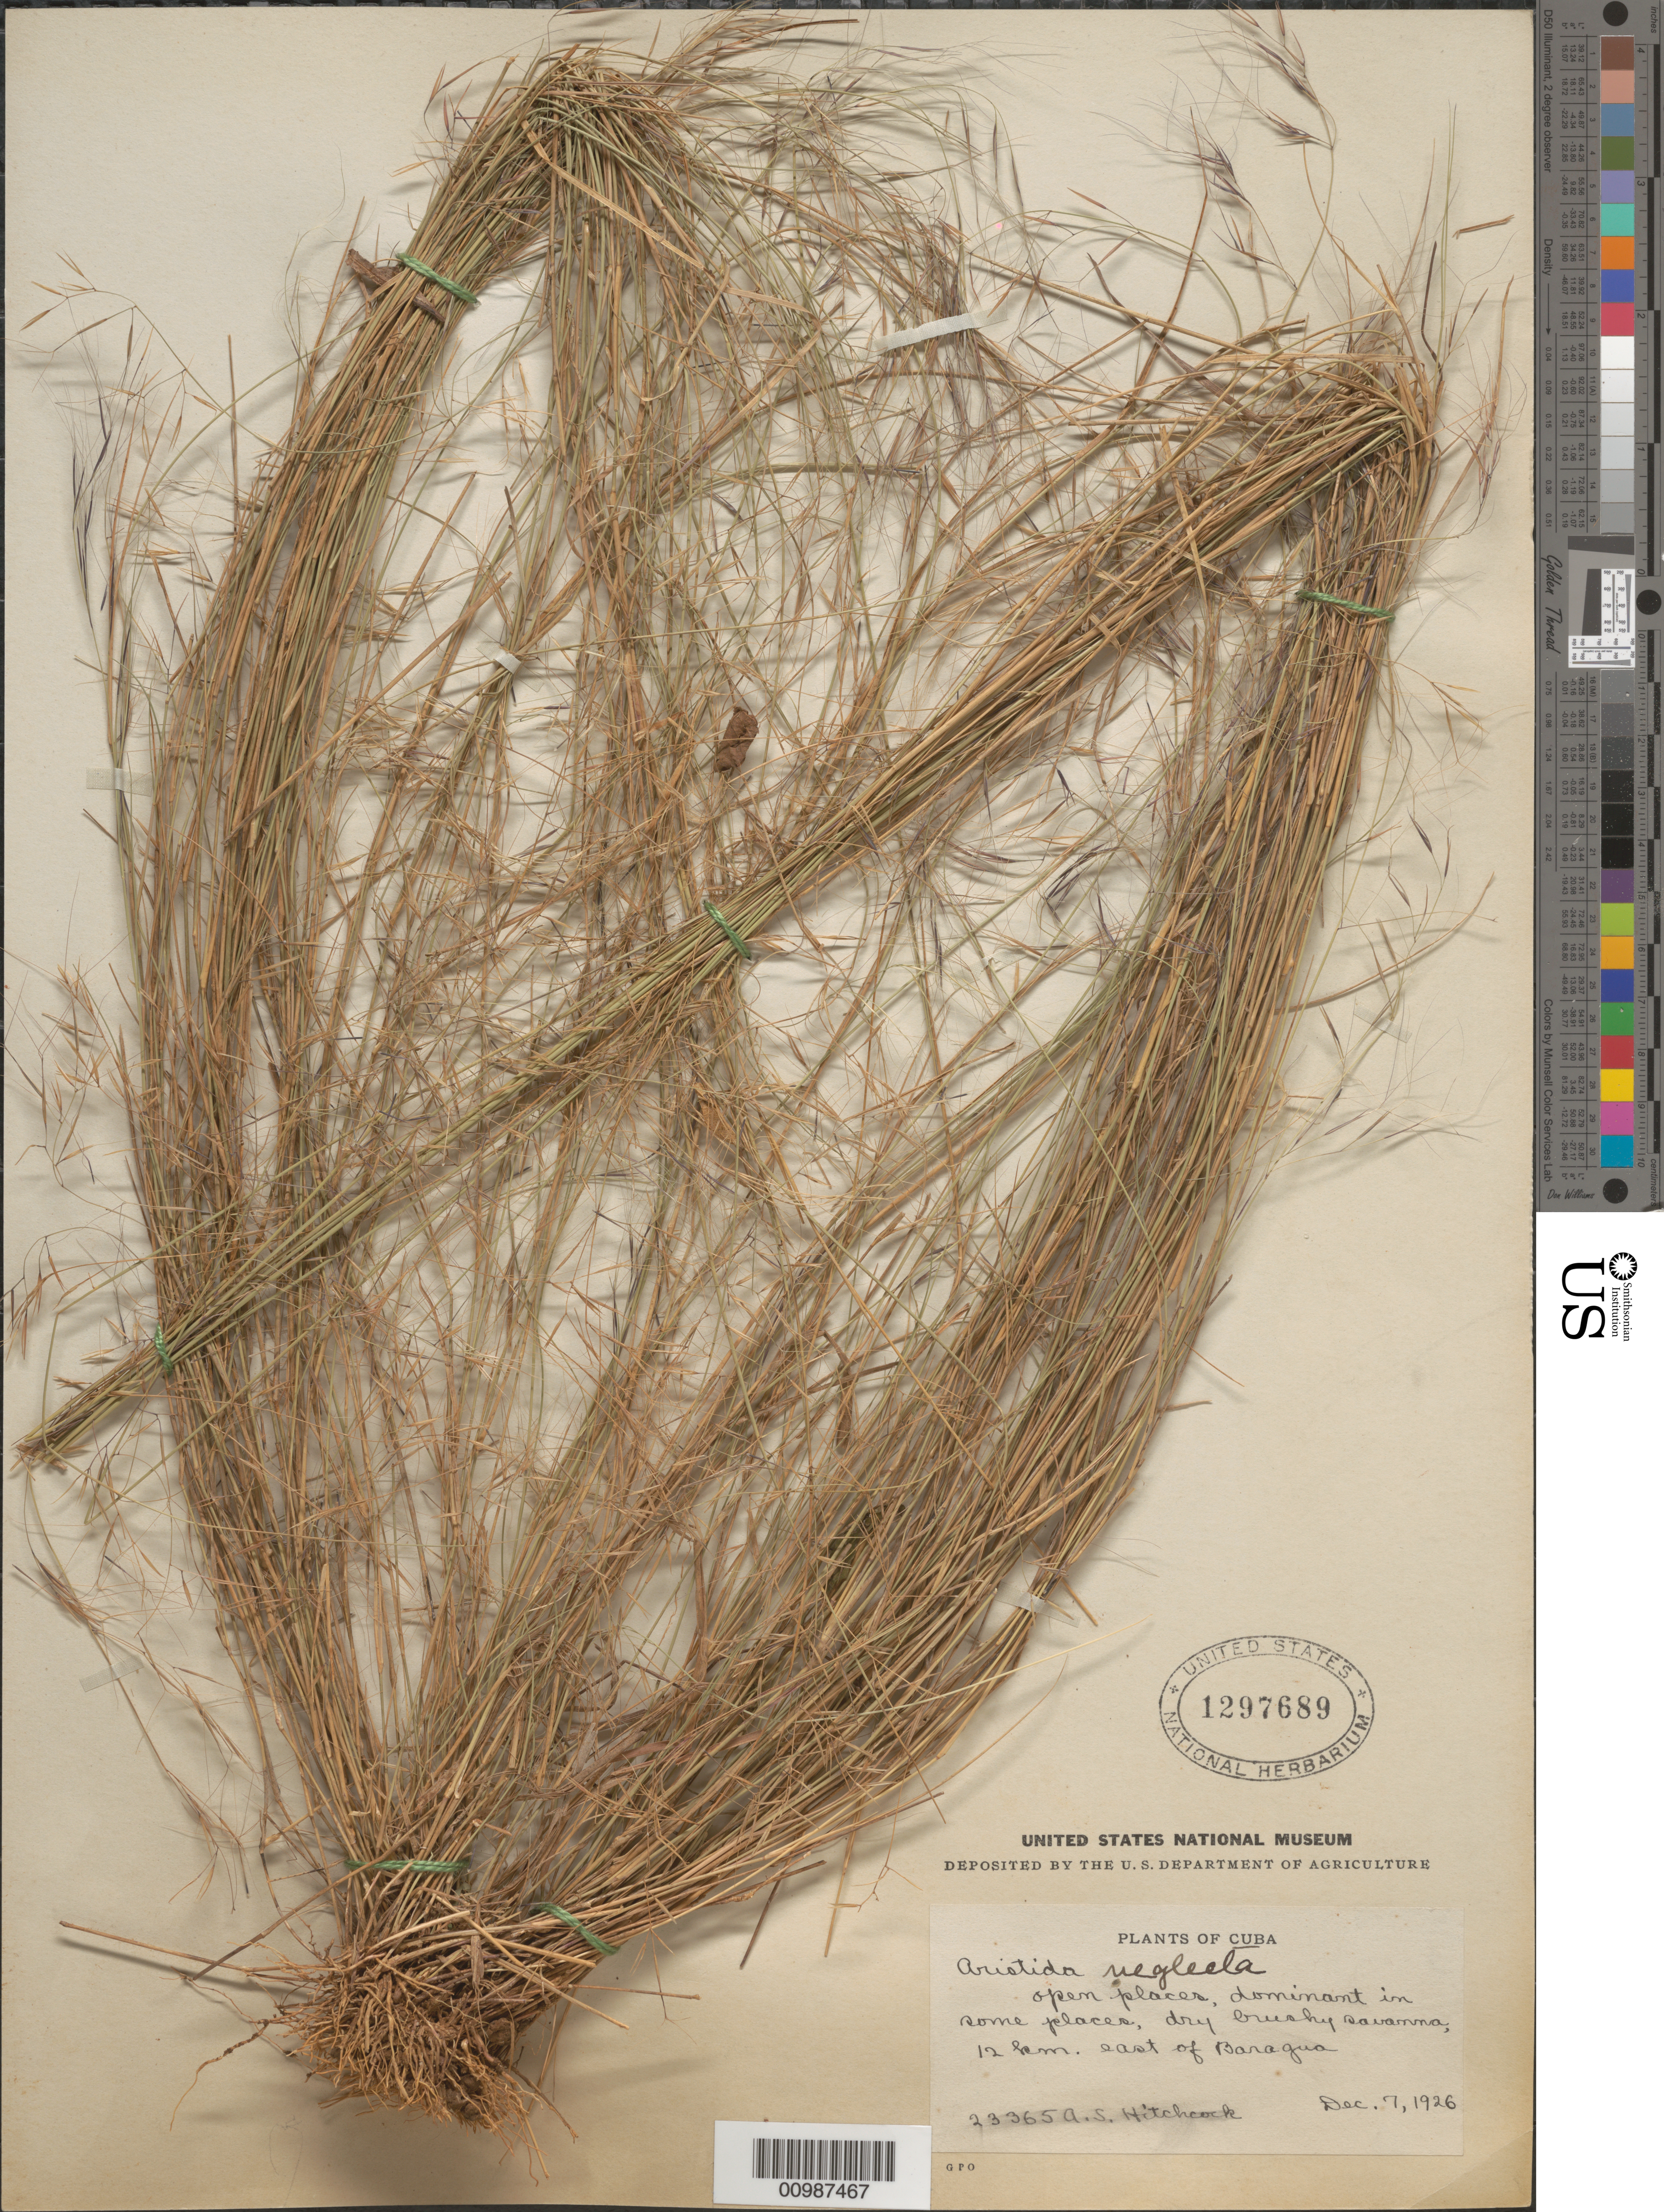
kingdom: Plantae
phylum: Tracheophyta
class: Liliopsida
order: Poales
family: Poaceae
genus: Aristida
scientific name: Aristida neglecta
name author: León ex Hitchc.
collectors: A. S. Hitchcock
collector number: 23365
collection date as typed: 07 Dec 1926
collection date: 1926-12-07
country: Cuba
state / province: Camagüey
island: Cuba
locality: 12 km of Baragua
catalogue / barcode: US 1297689